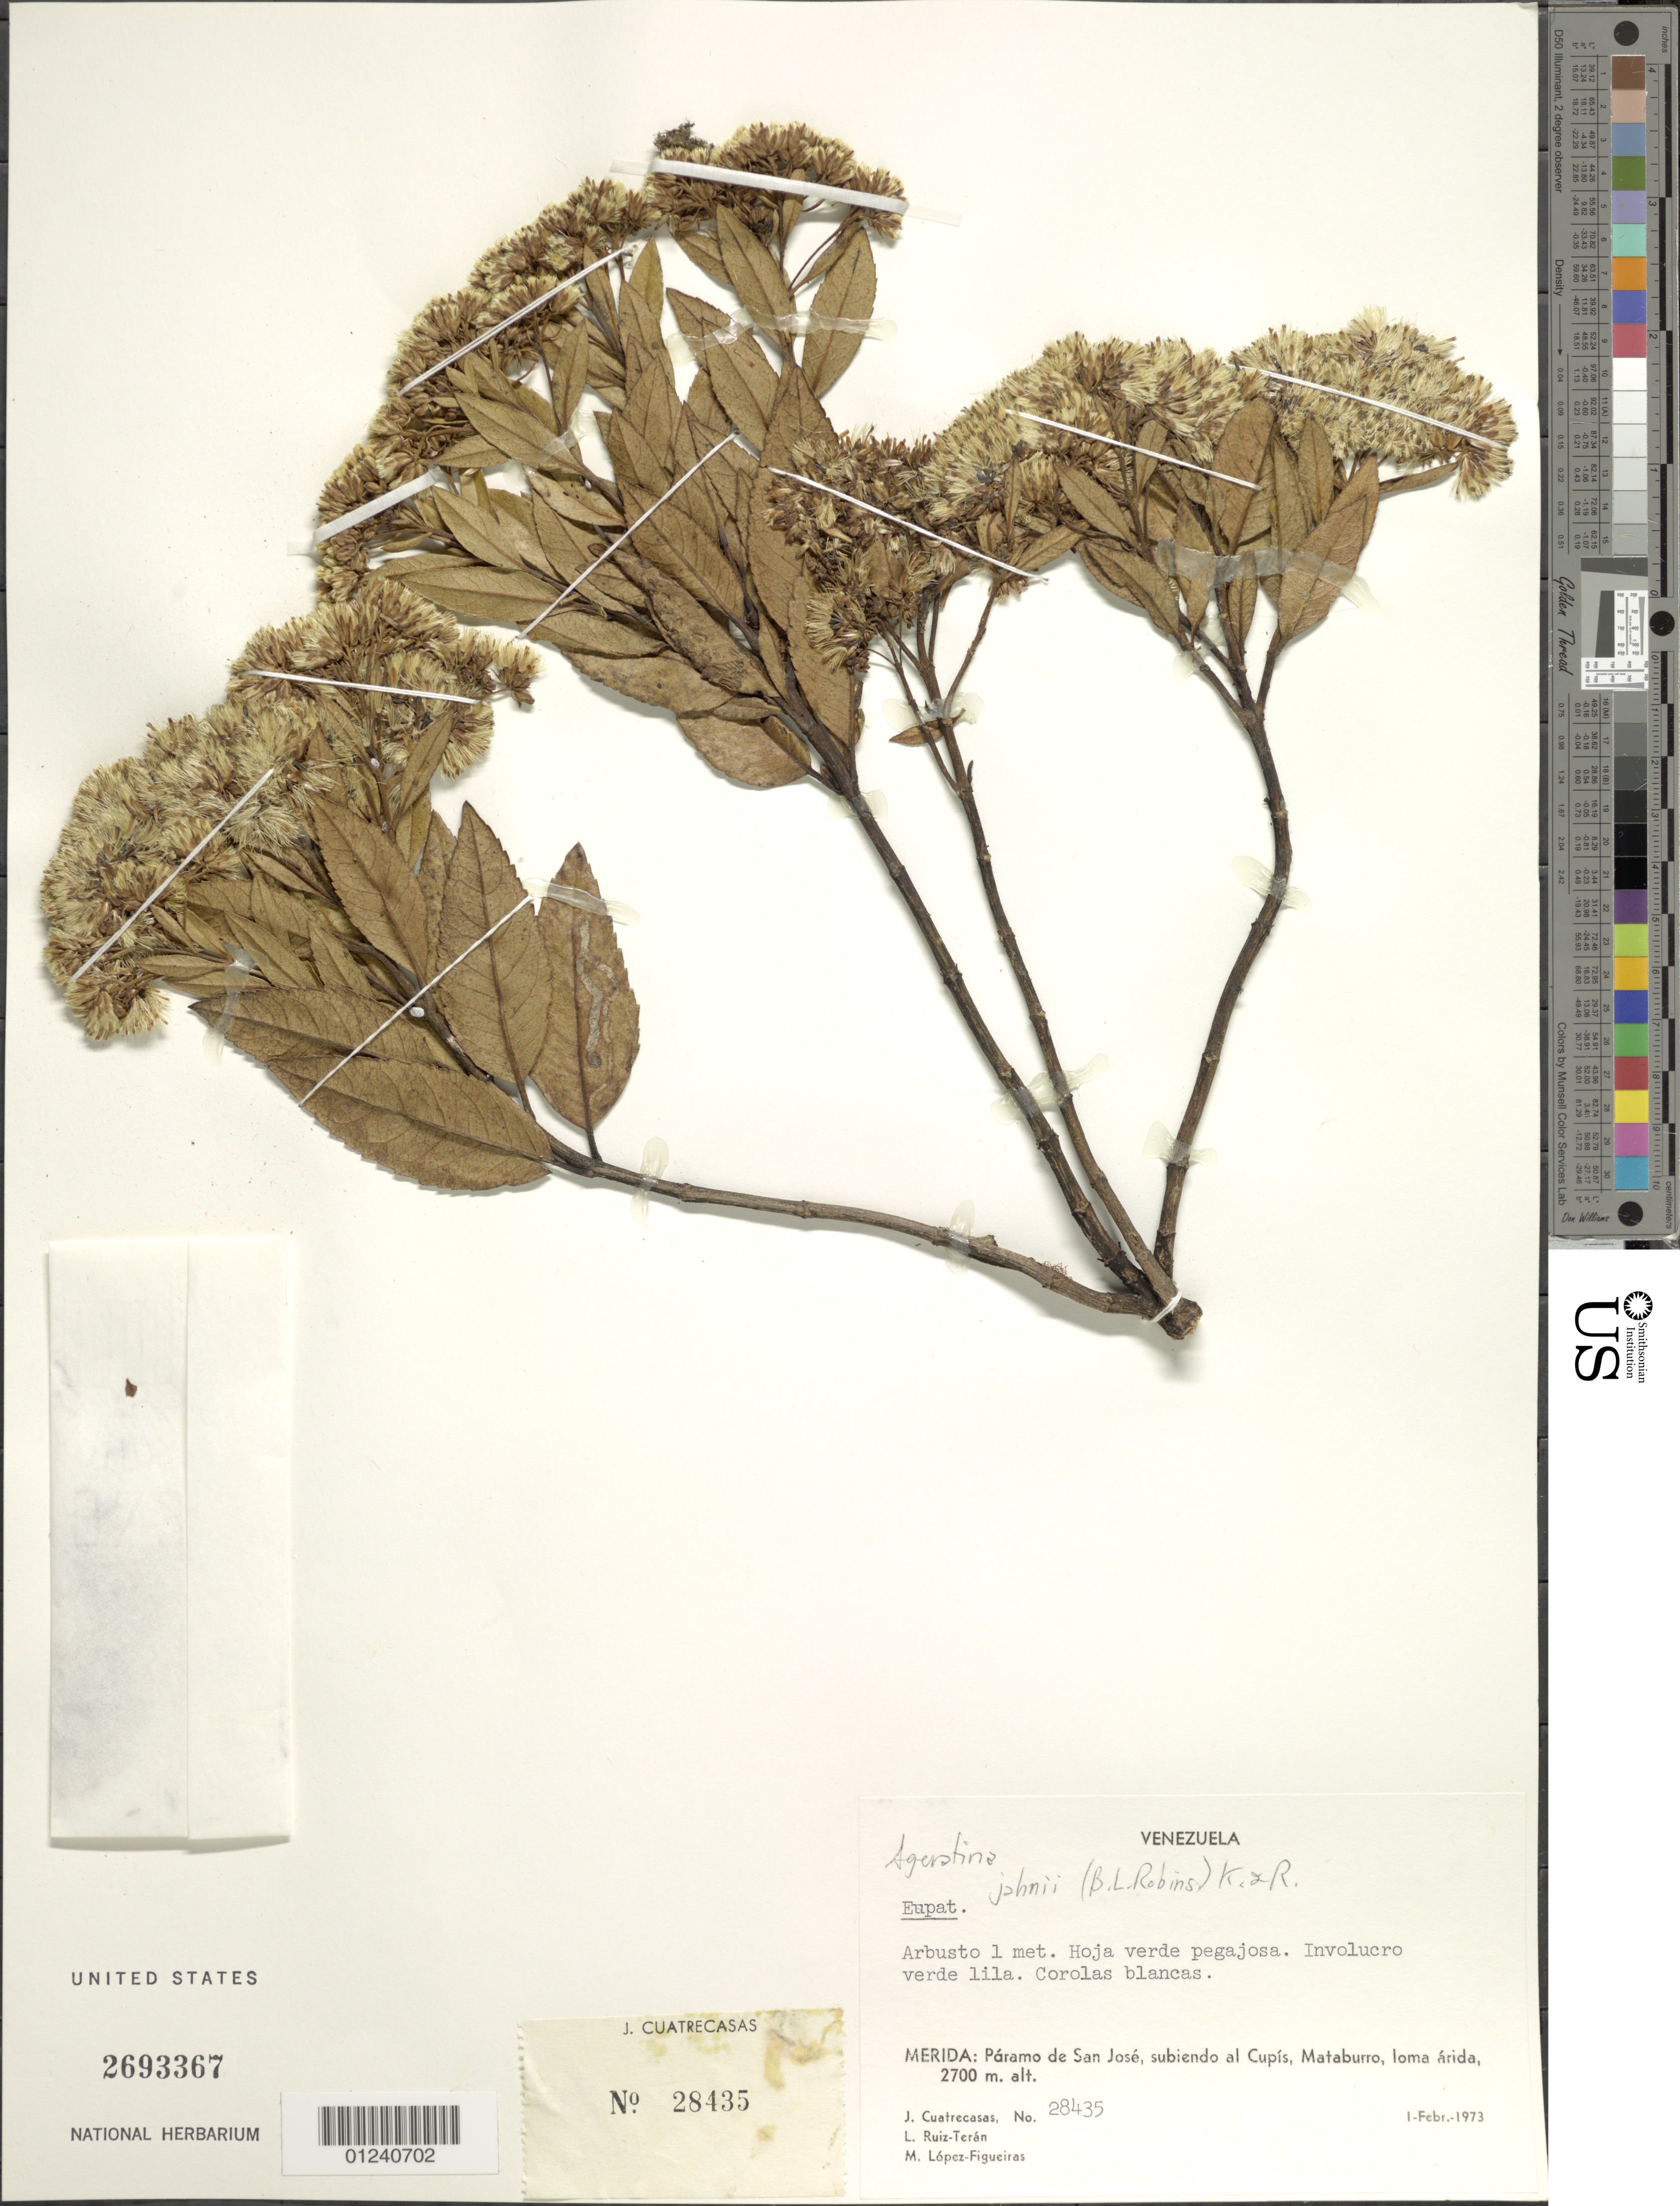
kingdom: Plantae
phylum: Tracheophyta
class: Magnoliopsida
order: Asterales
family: Asteraceae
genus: Ageratina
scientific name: Ageratina jahnii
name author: (B.L. Rob.) R.M. King & H. Rob.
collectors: J. Cuatrecasas, L. E. Ruíz-Terán & M. López Figueiras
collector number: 28435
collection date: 1973-02-01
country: Venezuela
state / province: Mérida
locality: Paramo de San José, subiendo al Cupís, Mataburro, loma árida.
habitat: loma arida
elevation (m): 2700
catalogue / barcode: US 2693367